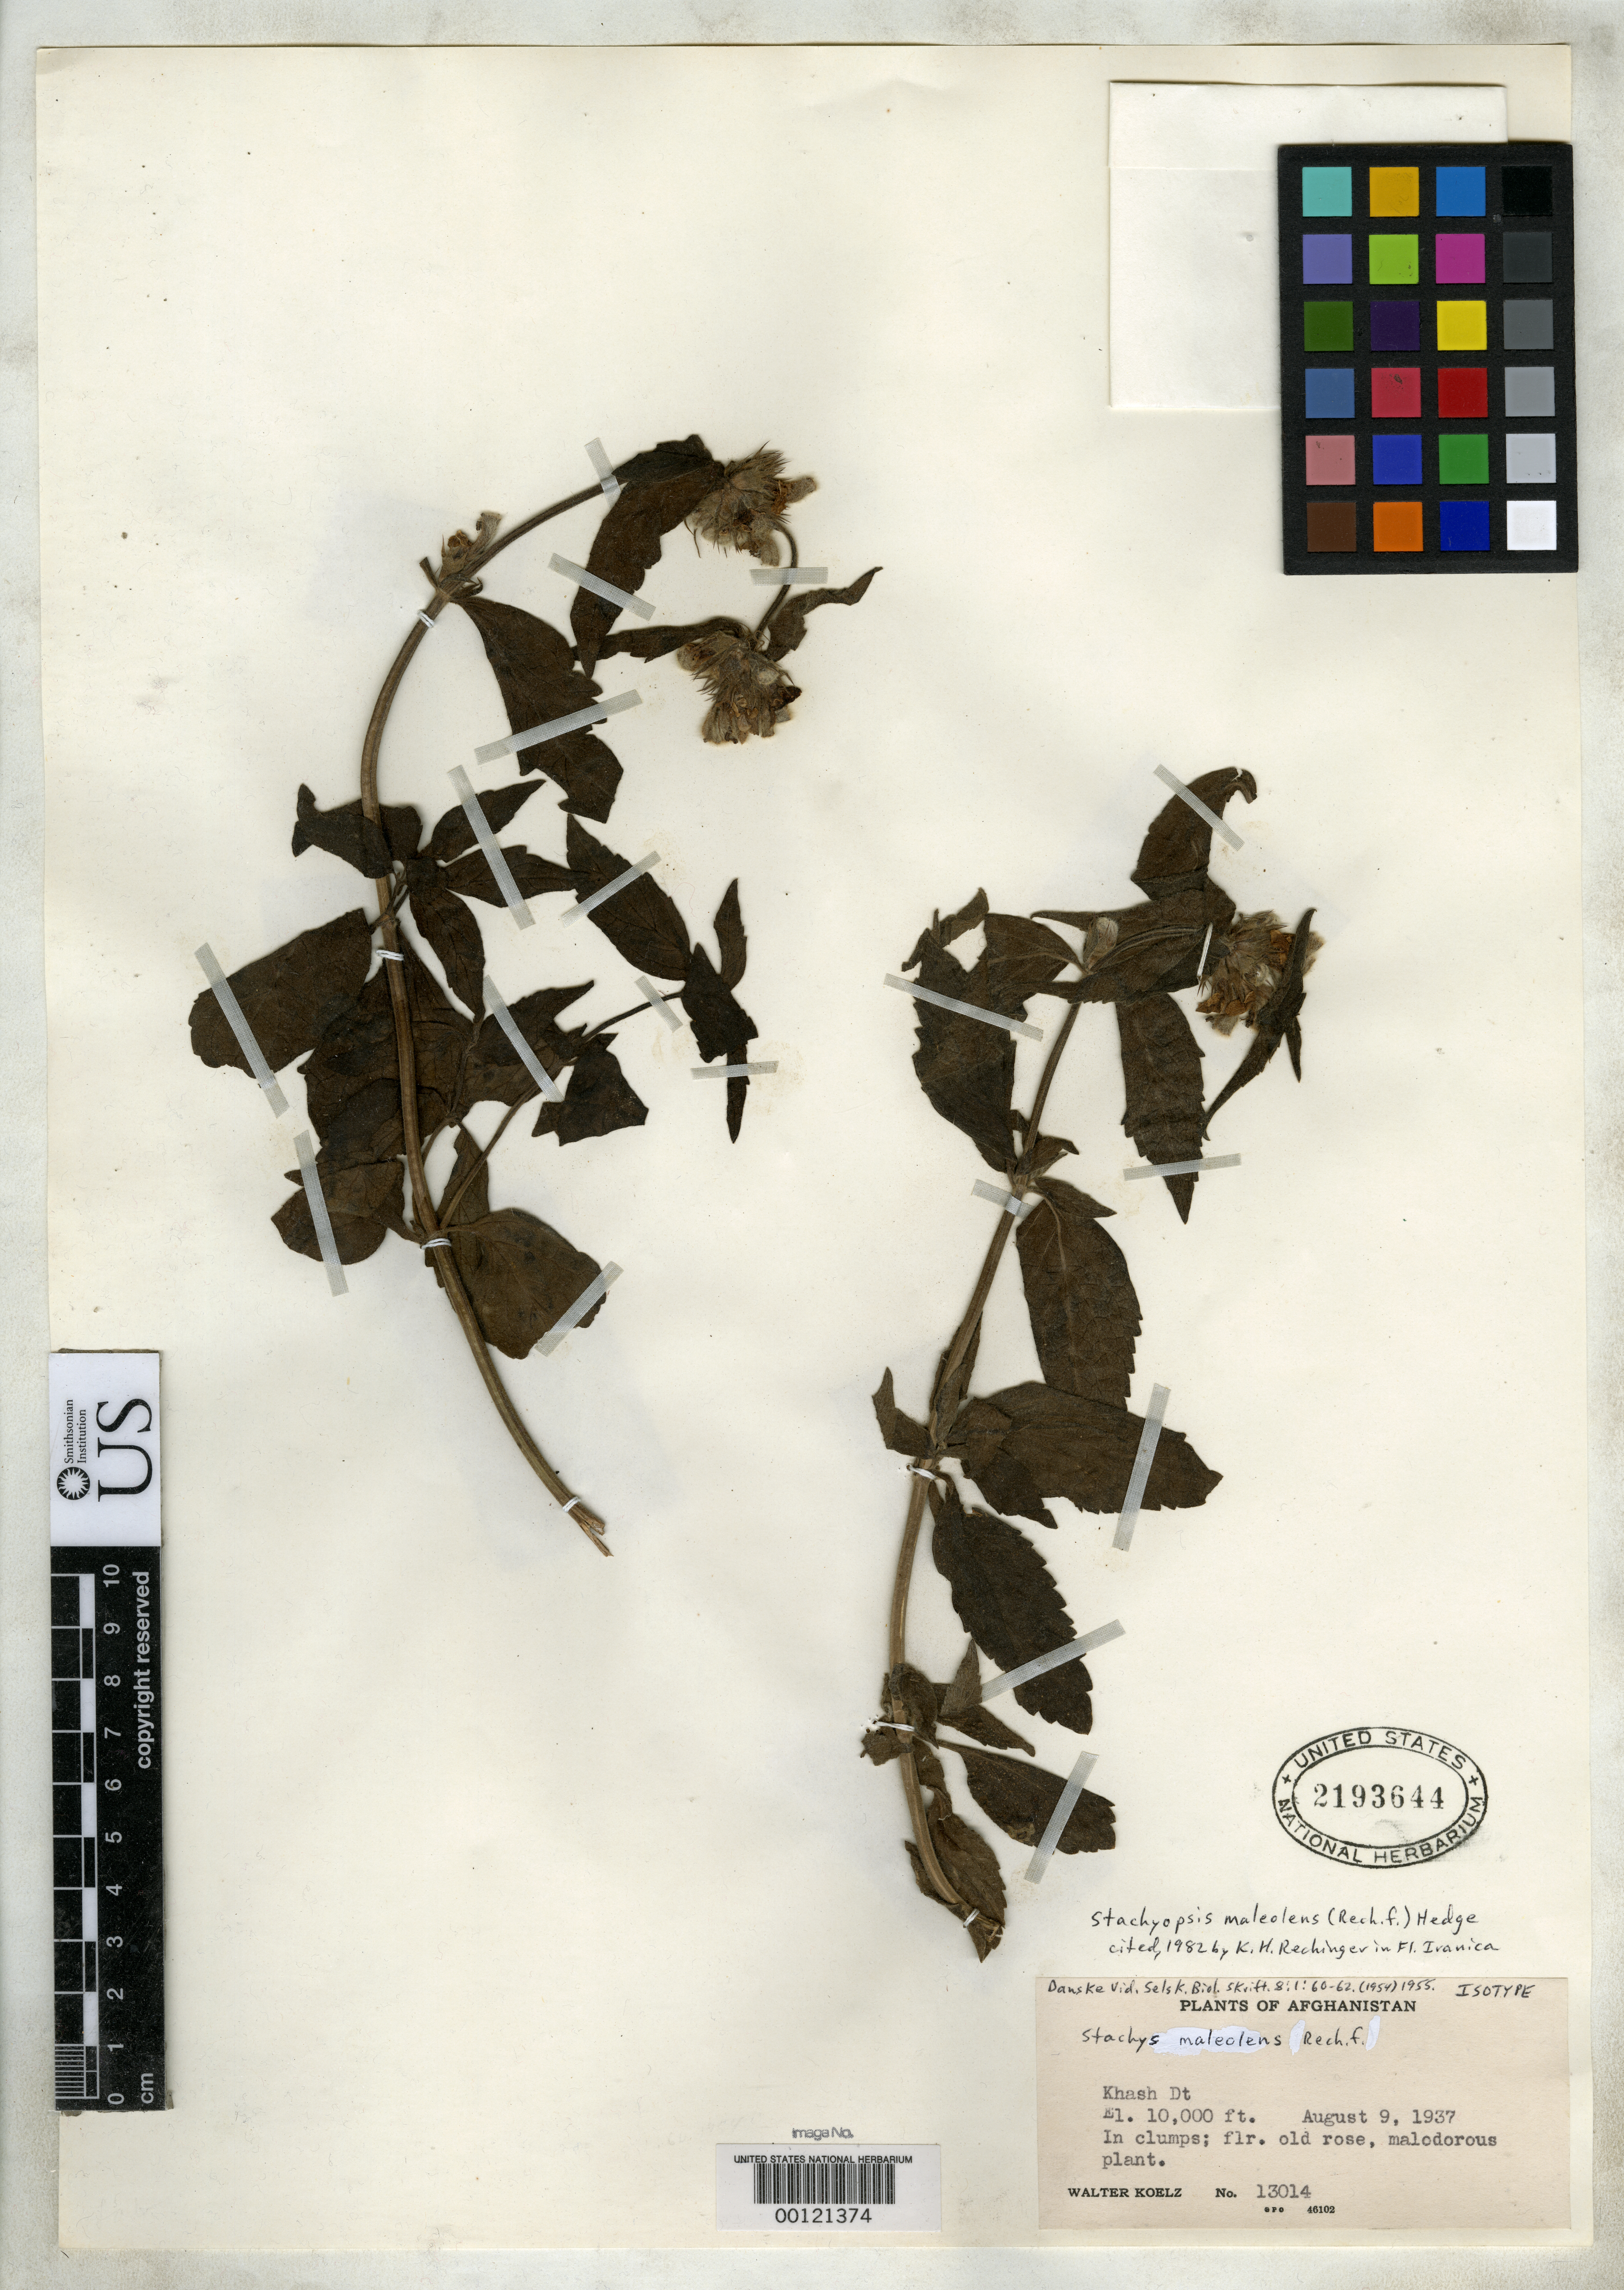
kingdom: Plantae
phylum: Tracheophyta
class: Magnoliopsida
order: Lamiales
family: Lamiaceae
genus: Stachys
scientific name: Stachys maleolens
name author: Rech. f.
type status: Isotype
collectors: W. N. Koelz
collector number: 13014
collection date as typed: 09 Aug 1937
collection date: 1937-08-09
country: Afghanistan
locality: Khash dt.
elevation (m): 3048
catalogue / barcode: US 2193644